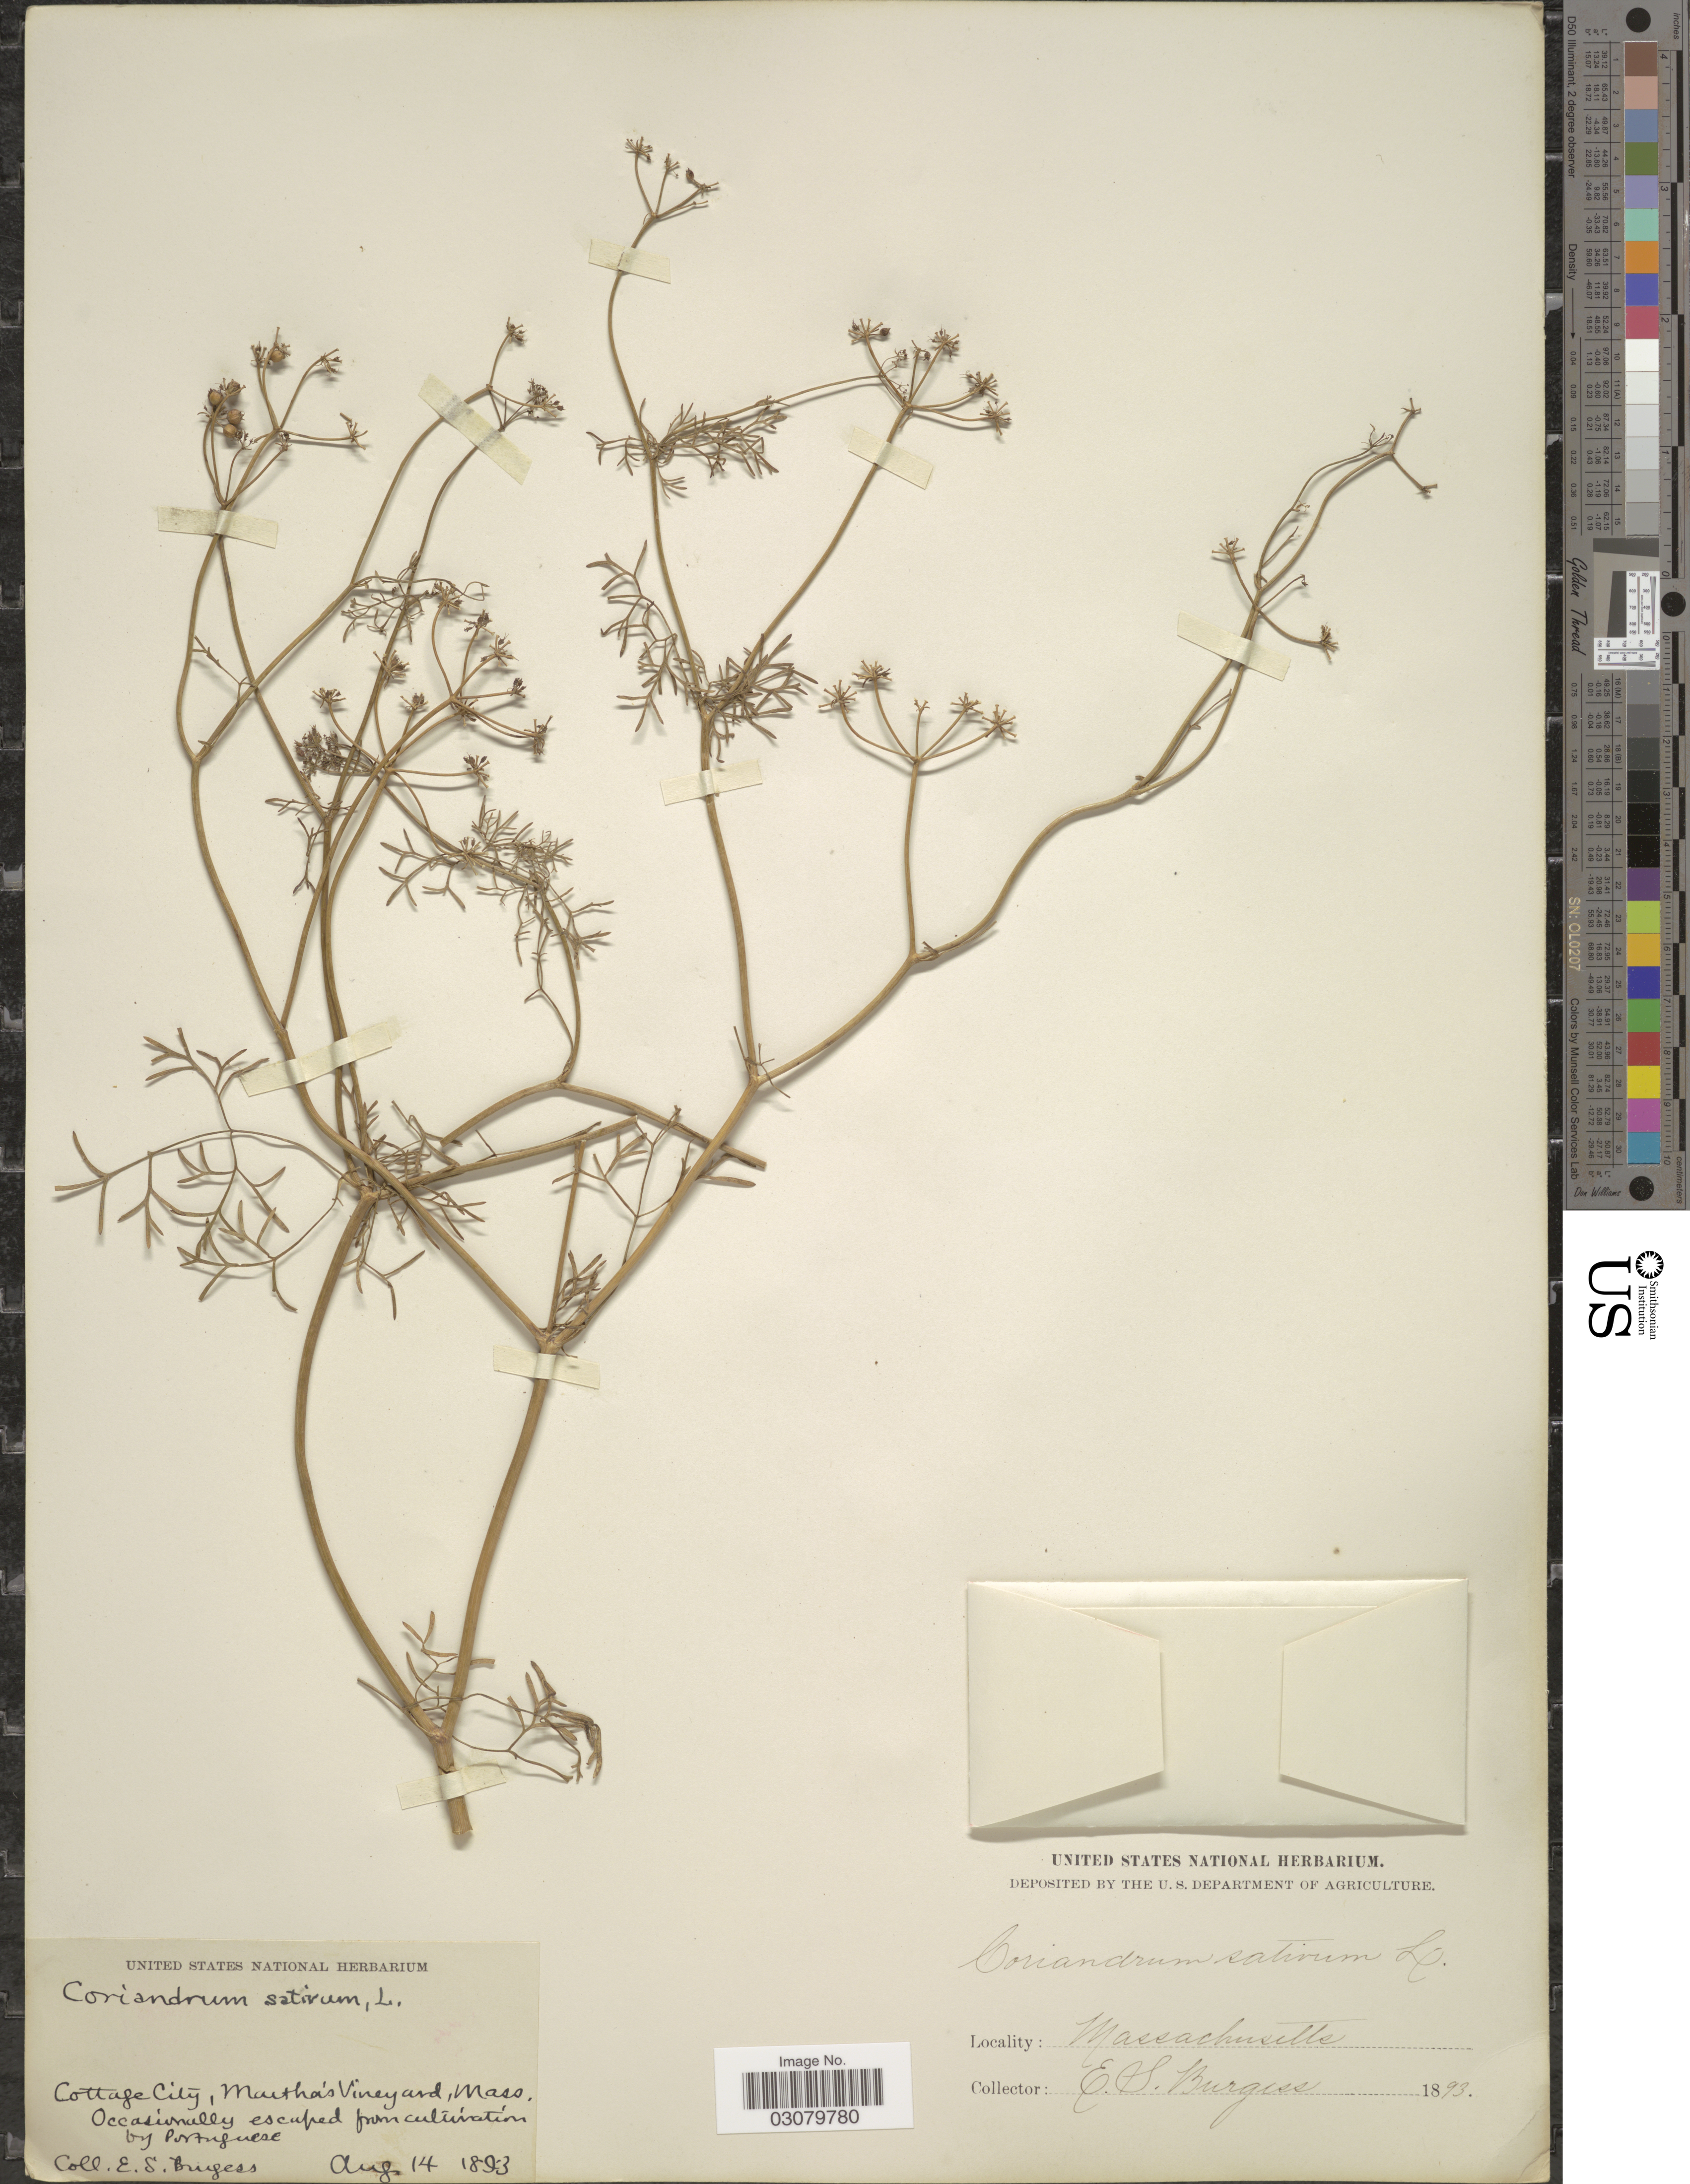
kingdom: Plantae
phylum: Tracheophyta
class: Magnoliopsida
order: Apiales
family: Apiaceae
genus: Coriandrum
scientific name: Coriandrum sativum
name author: L.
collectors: E. Burgess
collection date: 1893-08-14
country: United States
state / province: Massachusetts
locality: Cottage City, Martha's Vineyard.